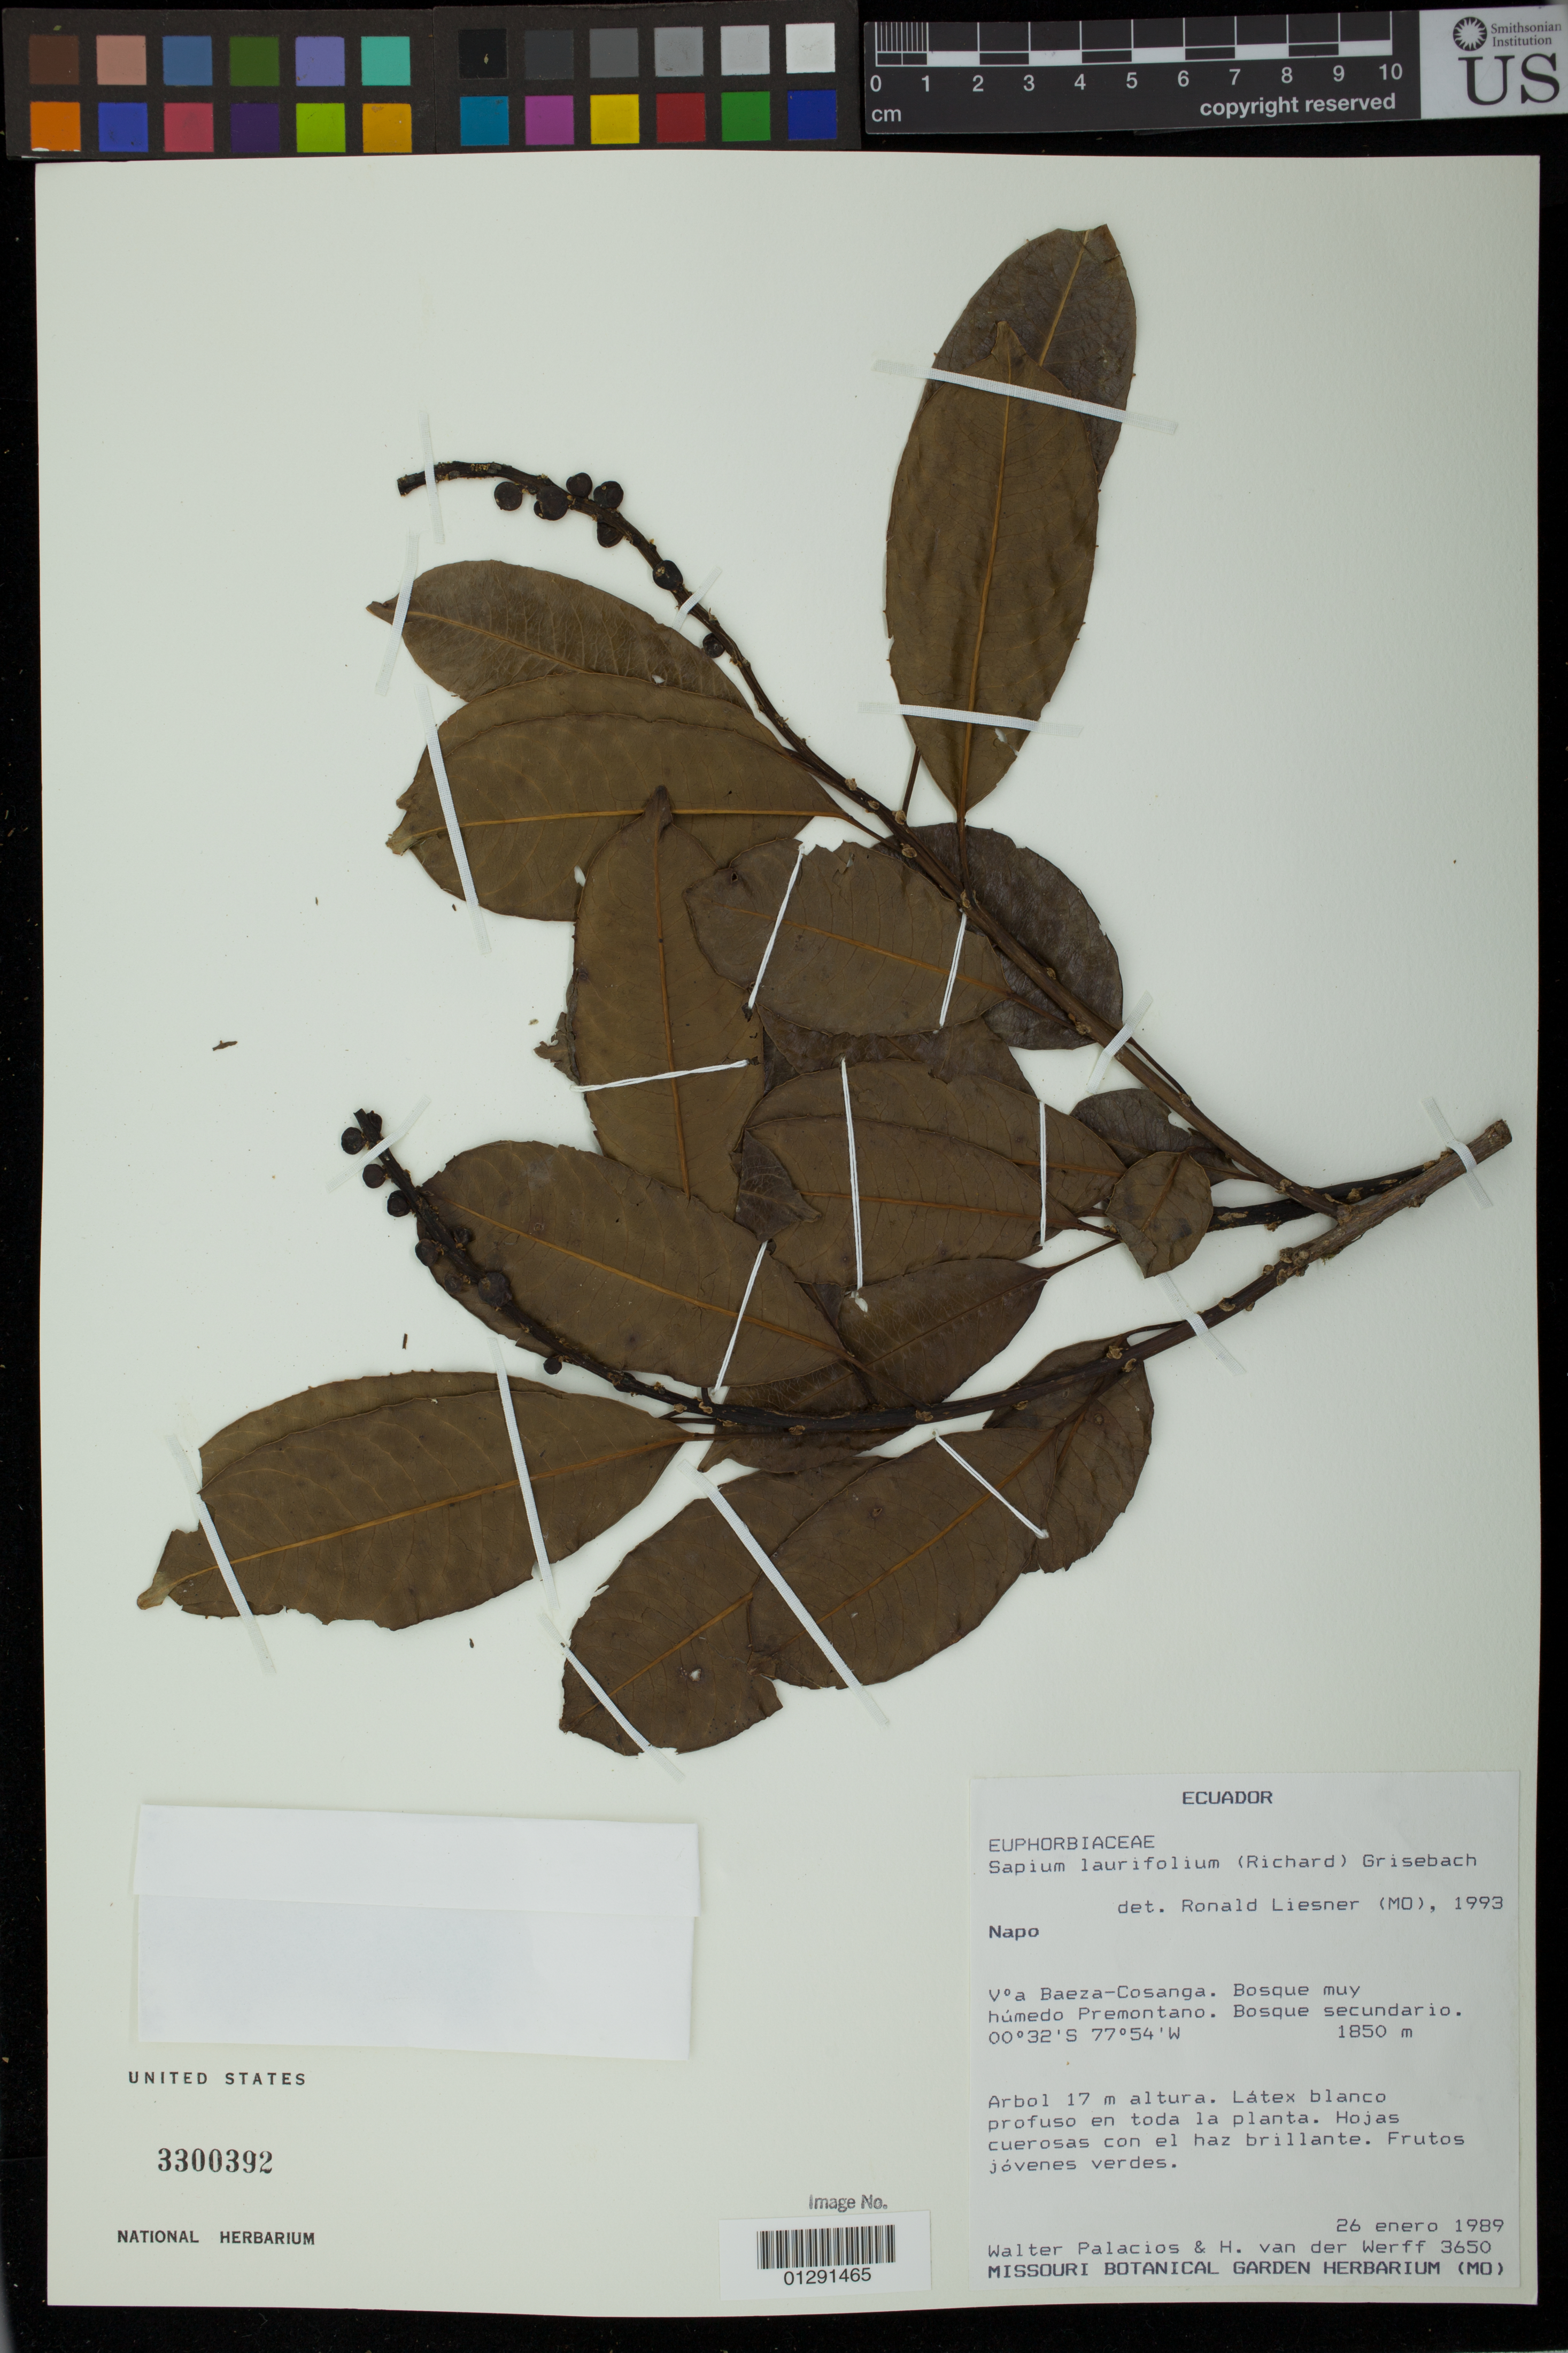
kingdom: Plantae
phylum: Tracheophyta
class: Magnoliopsida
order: Malpighiales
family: Euphorbiaceae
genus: Sapium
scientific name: Sapium lauriflorum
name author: (A. Rich.) Griseb.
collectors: W. Palacios & H. van der Werff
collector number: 3650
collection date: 1989-01-26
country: Ecuador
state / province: Napo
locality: Va Baeza-Cosanga.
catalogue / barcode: US 3300392